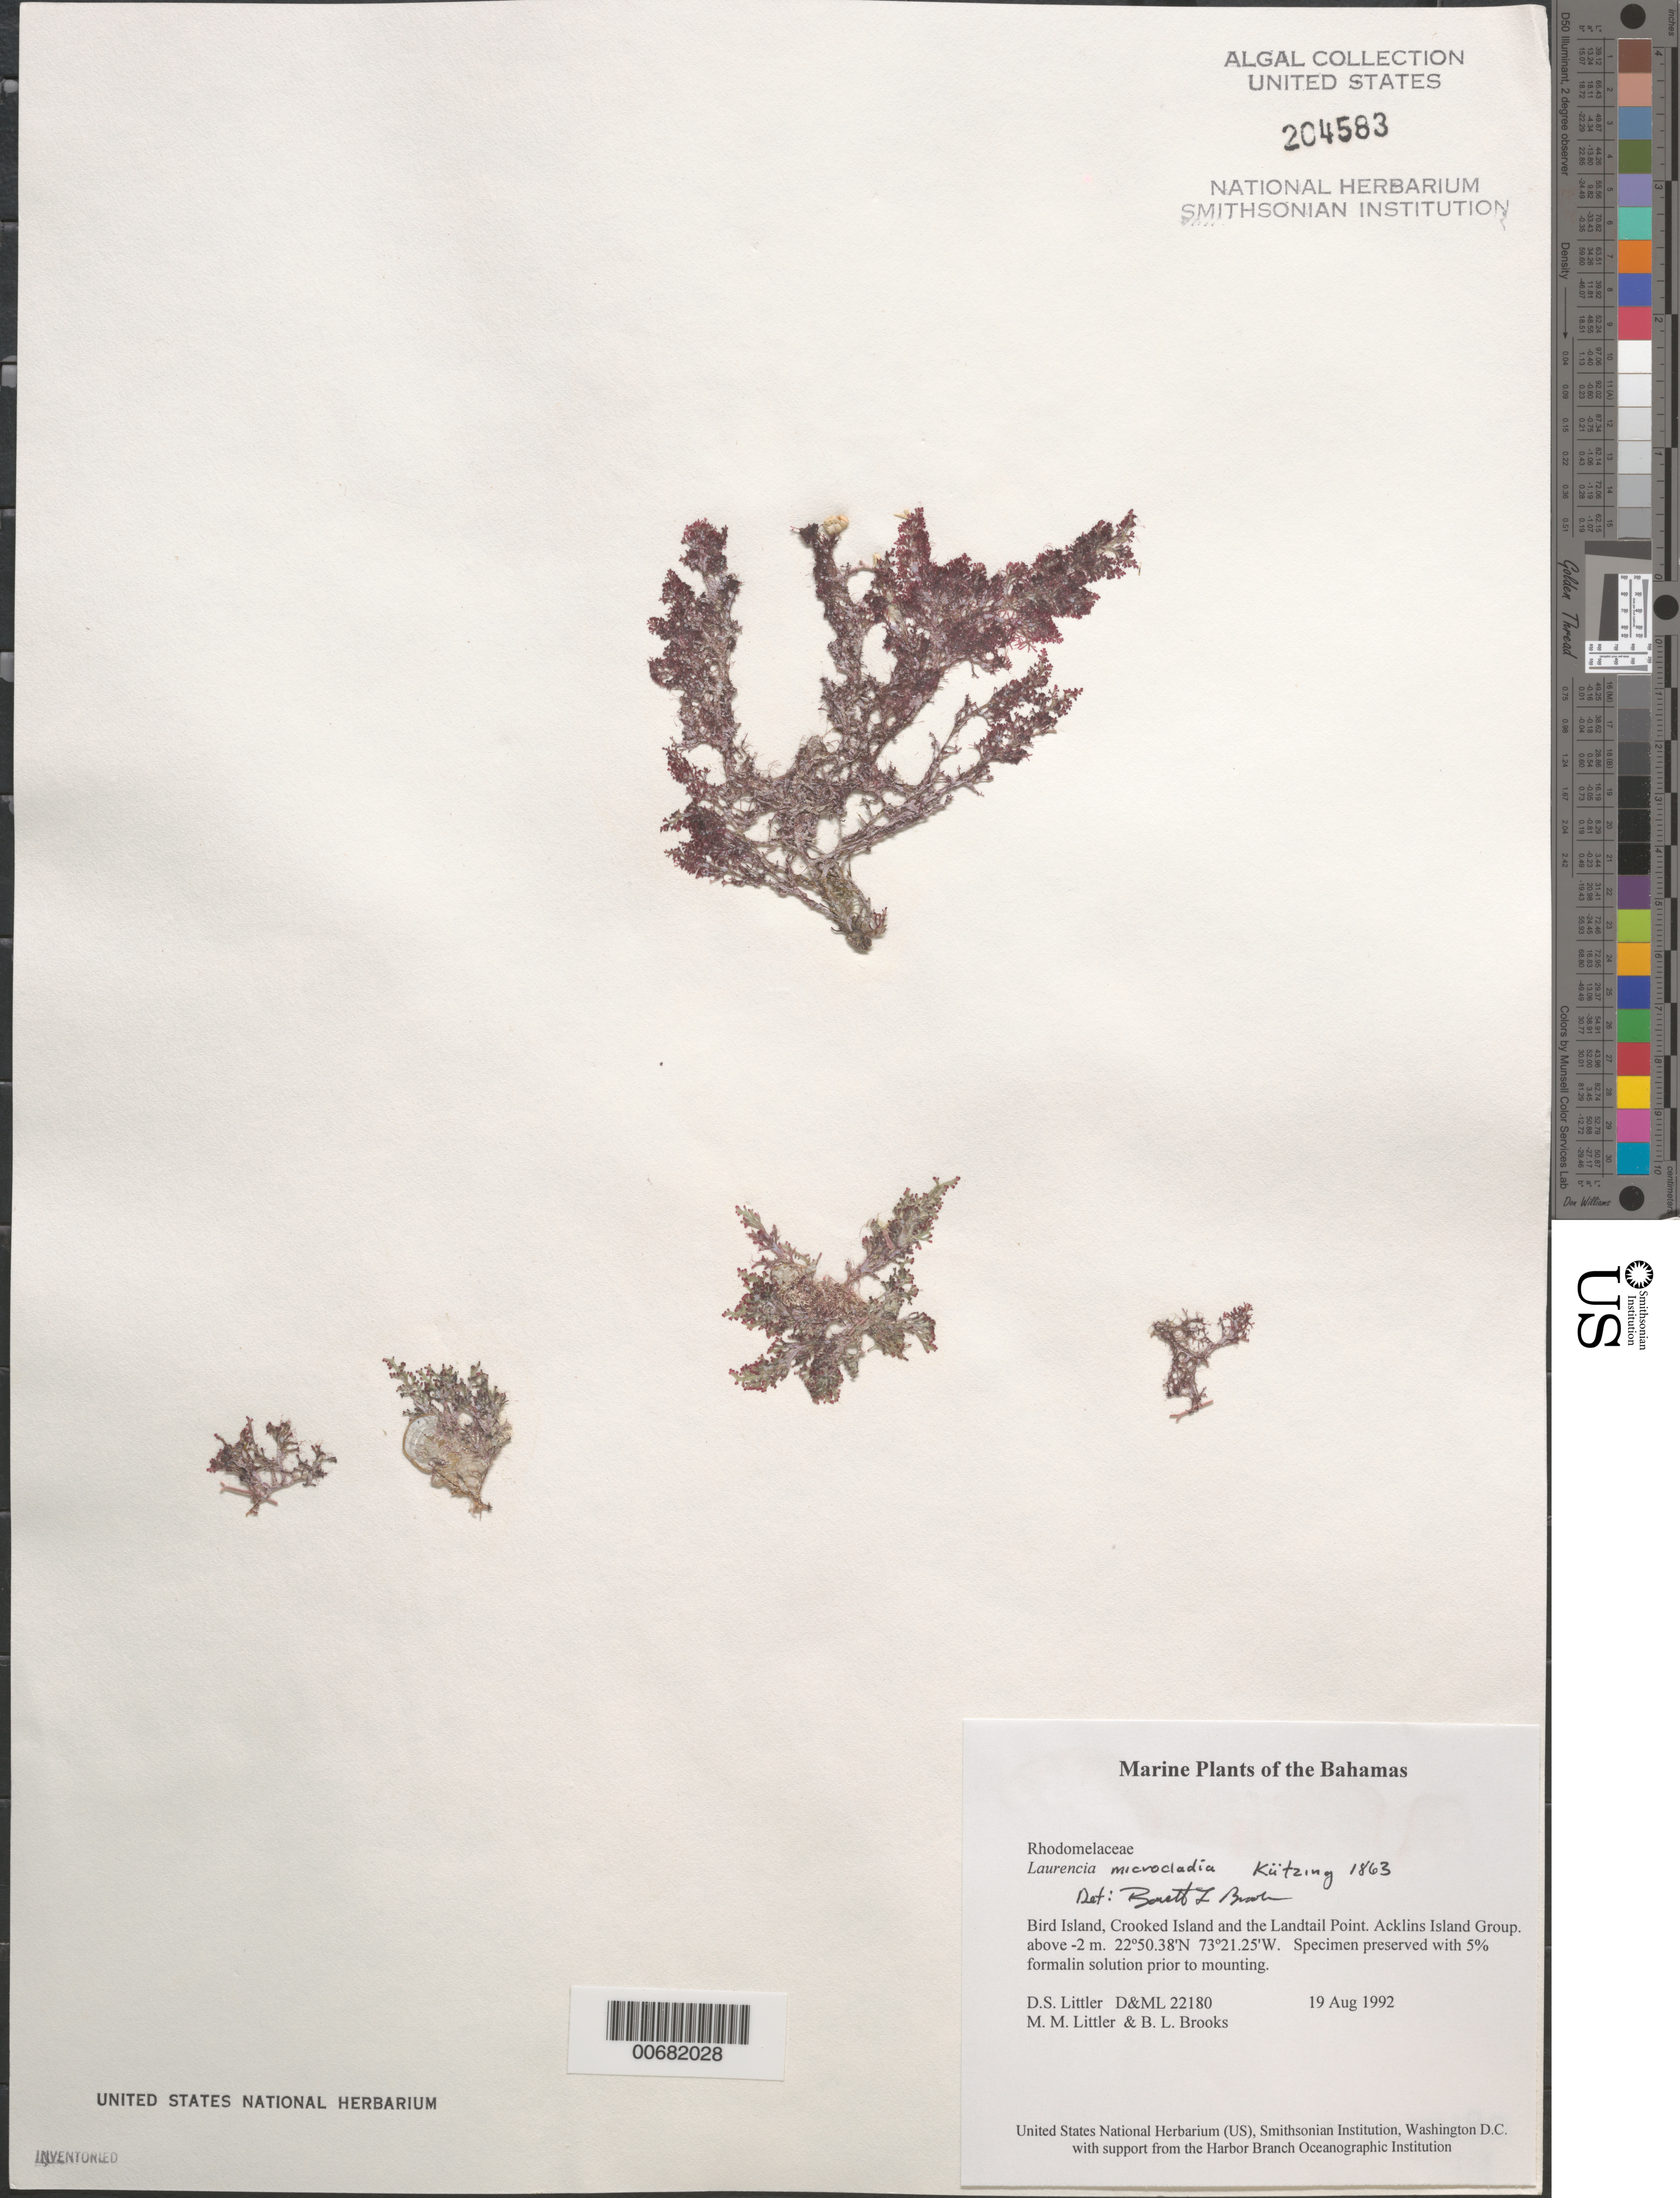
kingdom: Plantae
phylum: Rhodophyta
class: Florideophyceae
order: Ceramiales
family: Rhodomelaceae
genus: Laurencia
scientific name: Laurencia microcladia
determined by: Brooks, B. L., (BOT), Smithsonian Institution - National Museum of Natural History (UNITED STATES)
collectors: D. S. Littler, M. M. Littler & B. Brooks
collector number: D&ML 22180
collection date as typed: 19 Aug 1992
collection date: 1992-08-19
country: Bahamas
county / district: Acklins District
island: Bird Island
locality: And Crooked Island and Landtail Point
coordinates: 22 50.38' N, 73 21.25' W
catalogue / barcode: US 204583